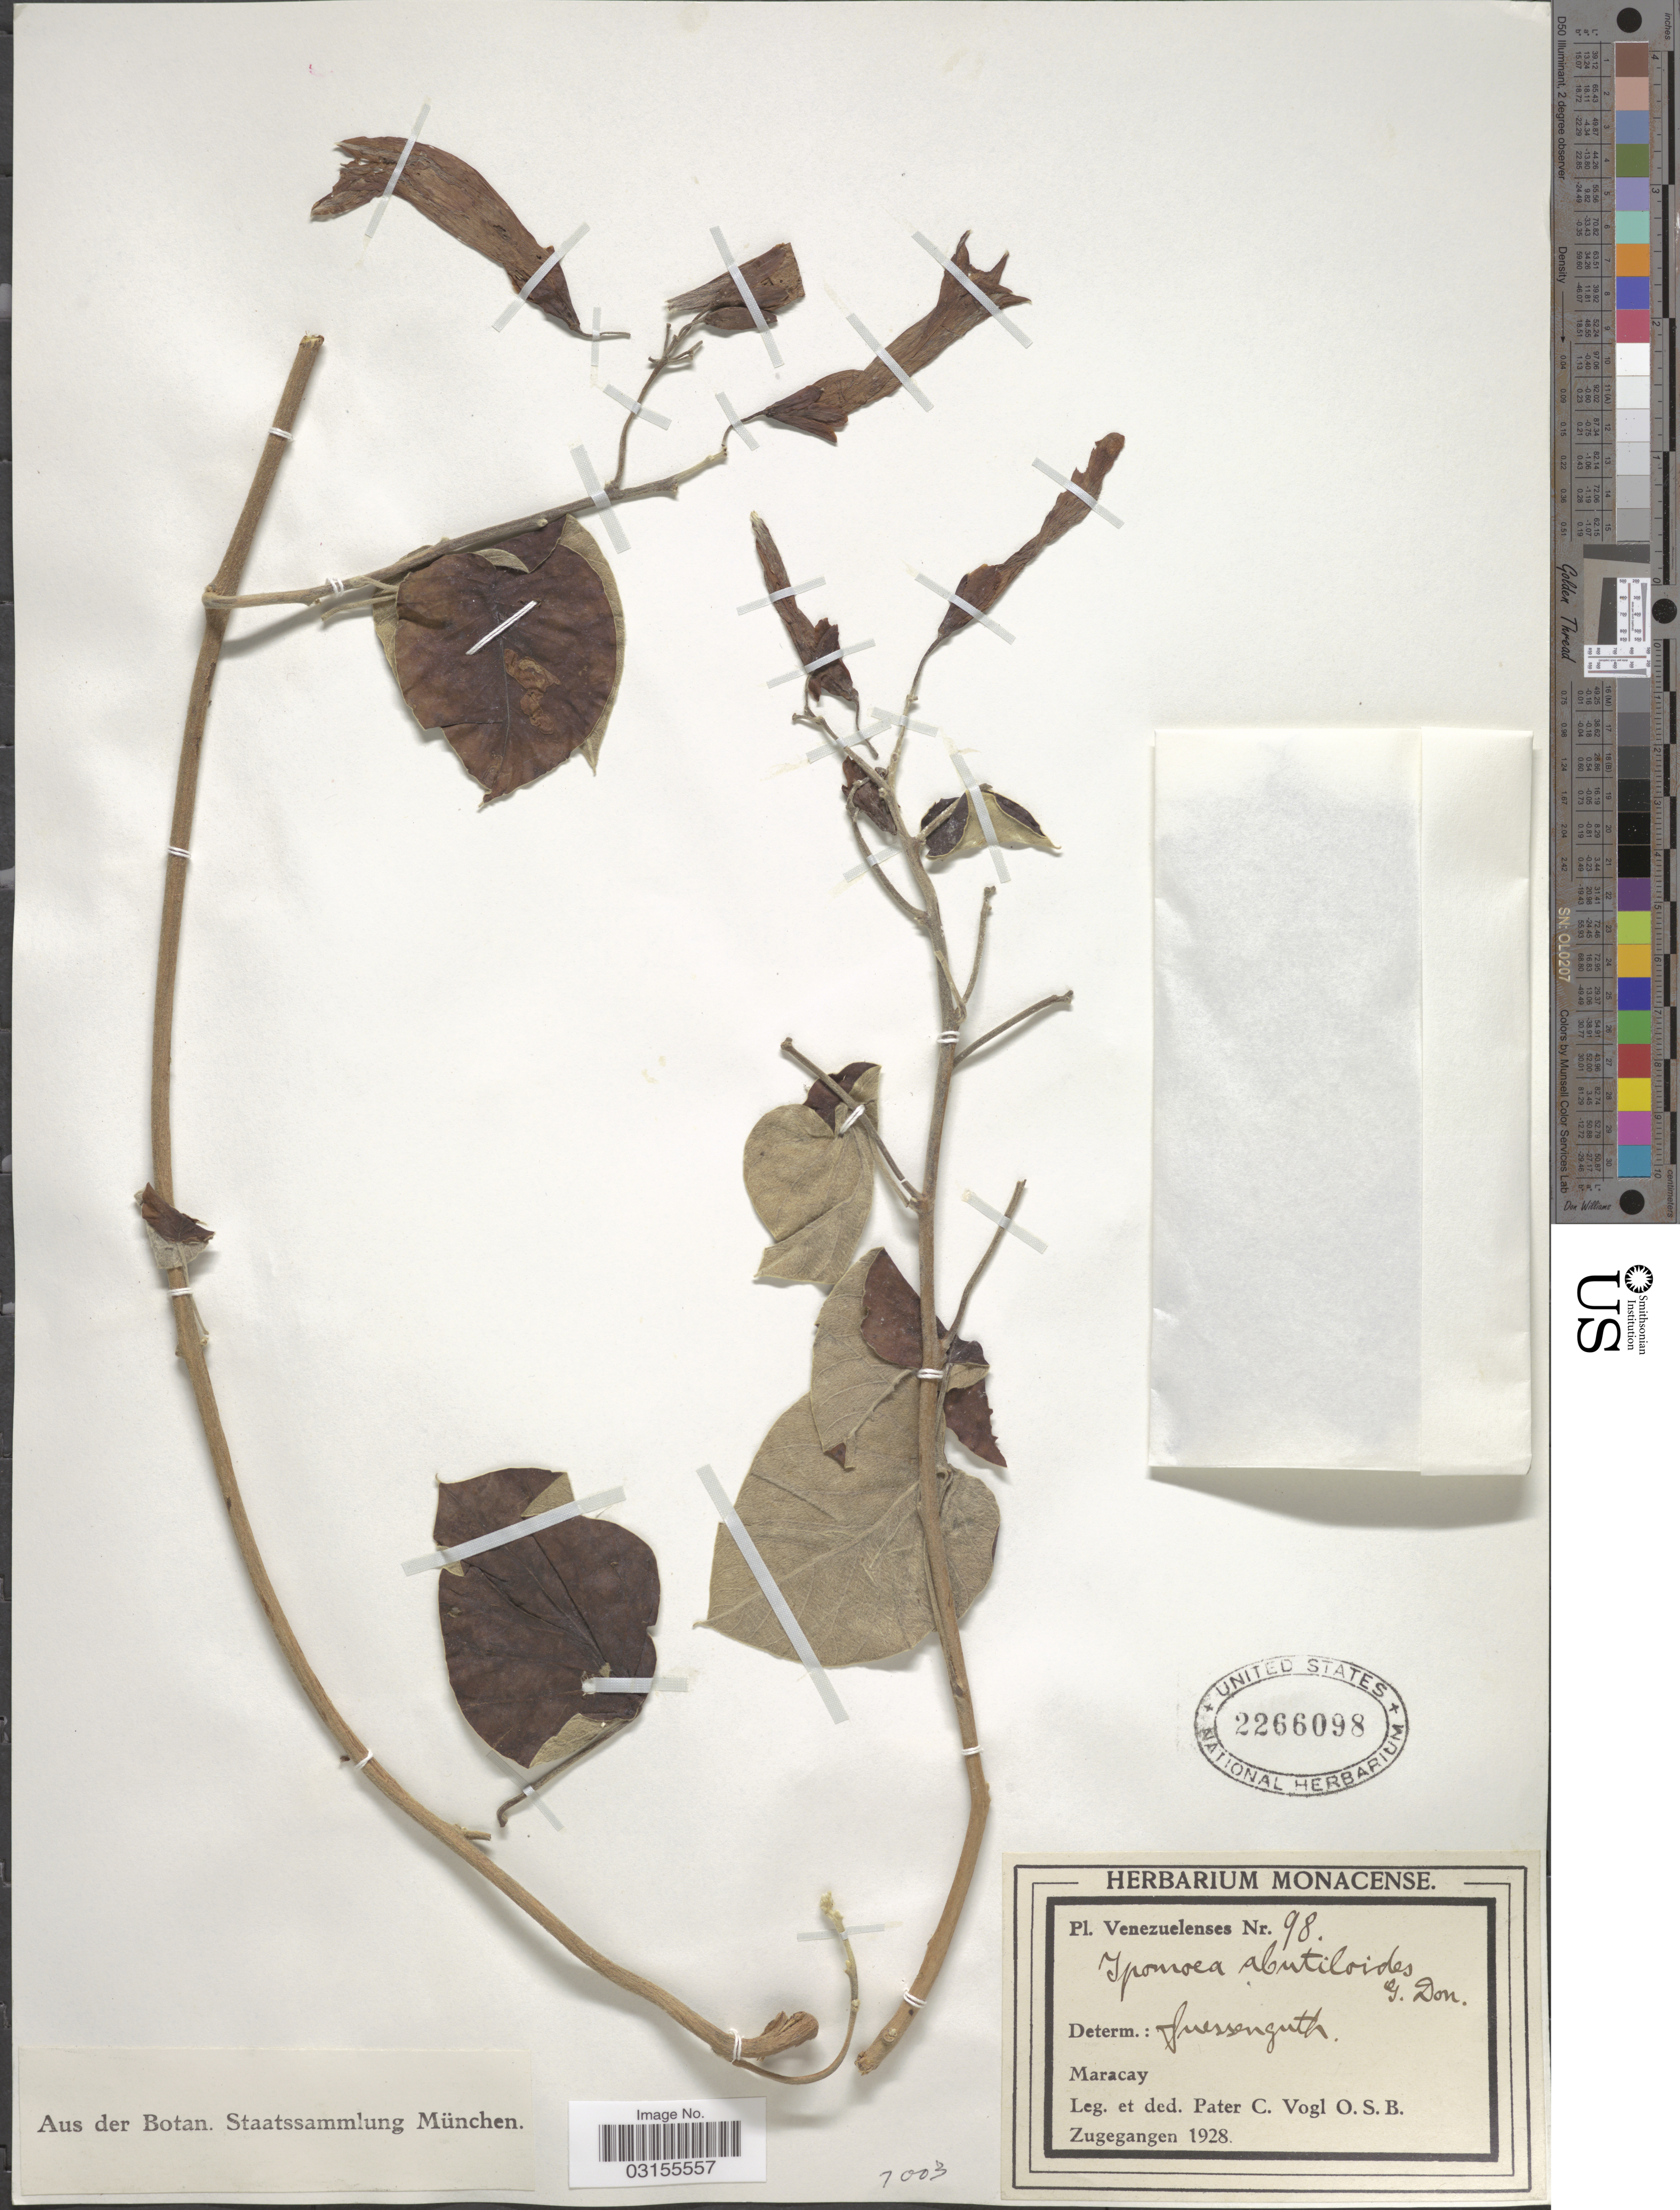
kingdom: Plantae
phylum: Tracheophyta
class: Magnoliopsida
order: Solanales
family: Convolvulaceae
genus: Turbina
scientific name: Turbina abutiloides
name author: (Kunth) O'Donell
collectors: P. Vogl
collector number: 98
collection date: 1928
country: Venezuela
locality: Maracay.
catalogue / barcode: US 2266098